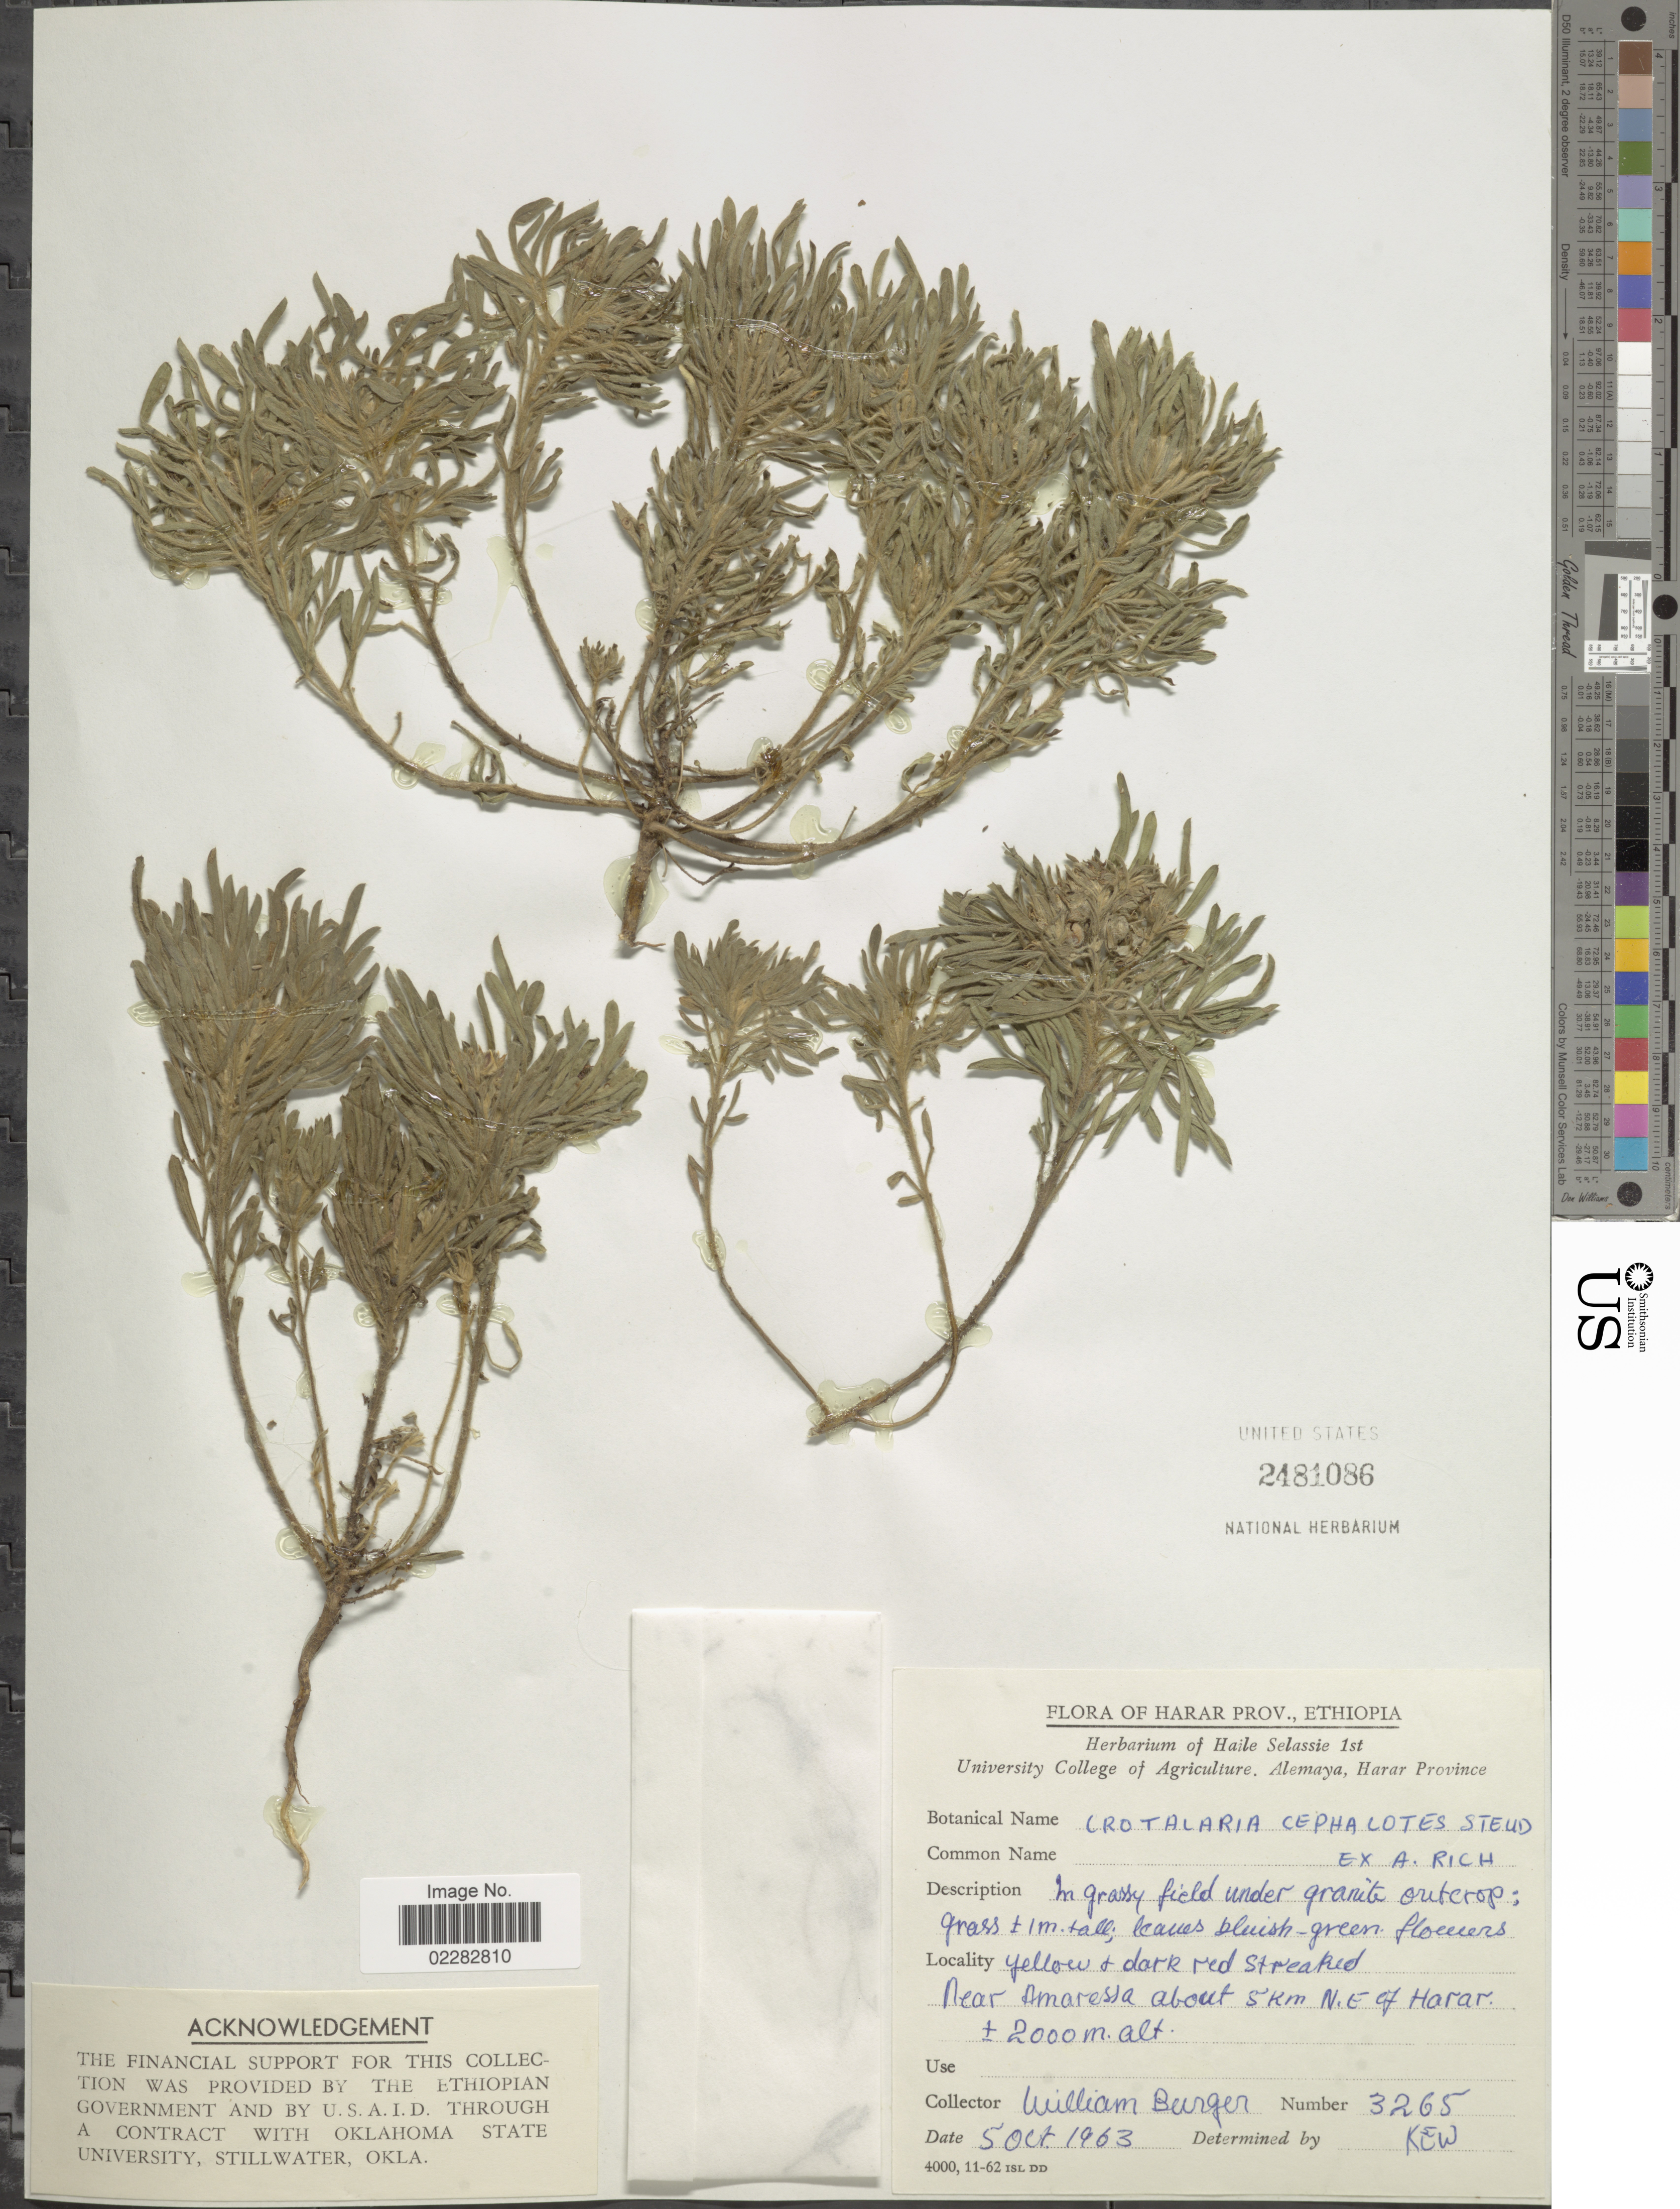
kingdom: Plantae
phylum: Tracheophyta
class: Magnoliopsida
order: Fabales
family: Fabaceae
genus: Crotalaria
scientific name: Crotalaria cephalotes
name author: Steud. ex A. Rich.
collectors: W. Burger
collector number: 3265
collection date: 1963-10-05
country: Ethiopia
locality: Harar Prov., Near Amaressa about 5 km N.E. of Harar.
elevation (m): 2000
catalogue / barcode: US 2481086